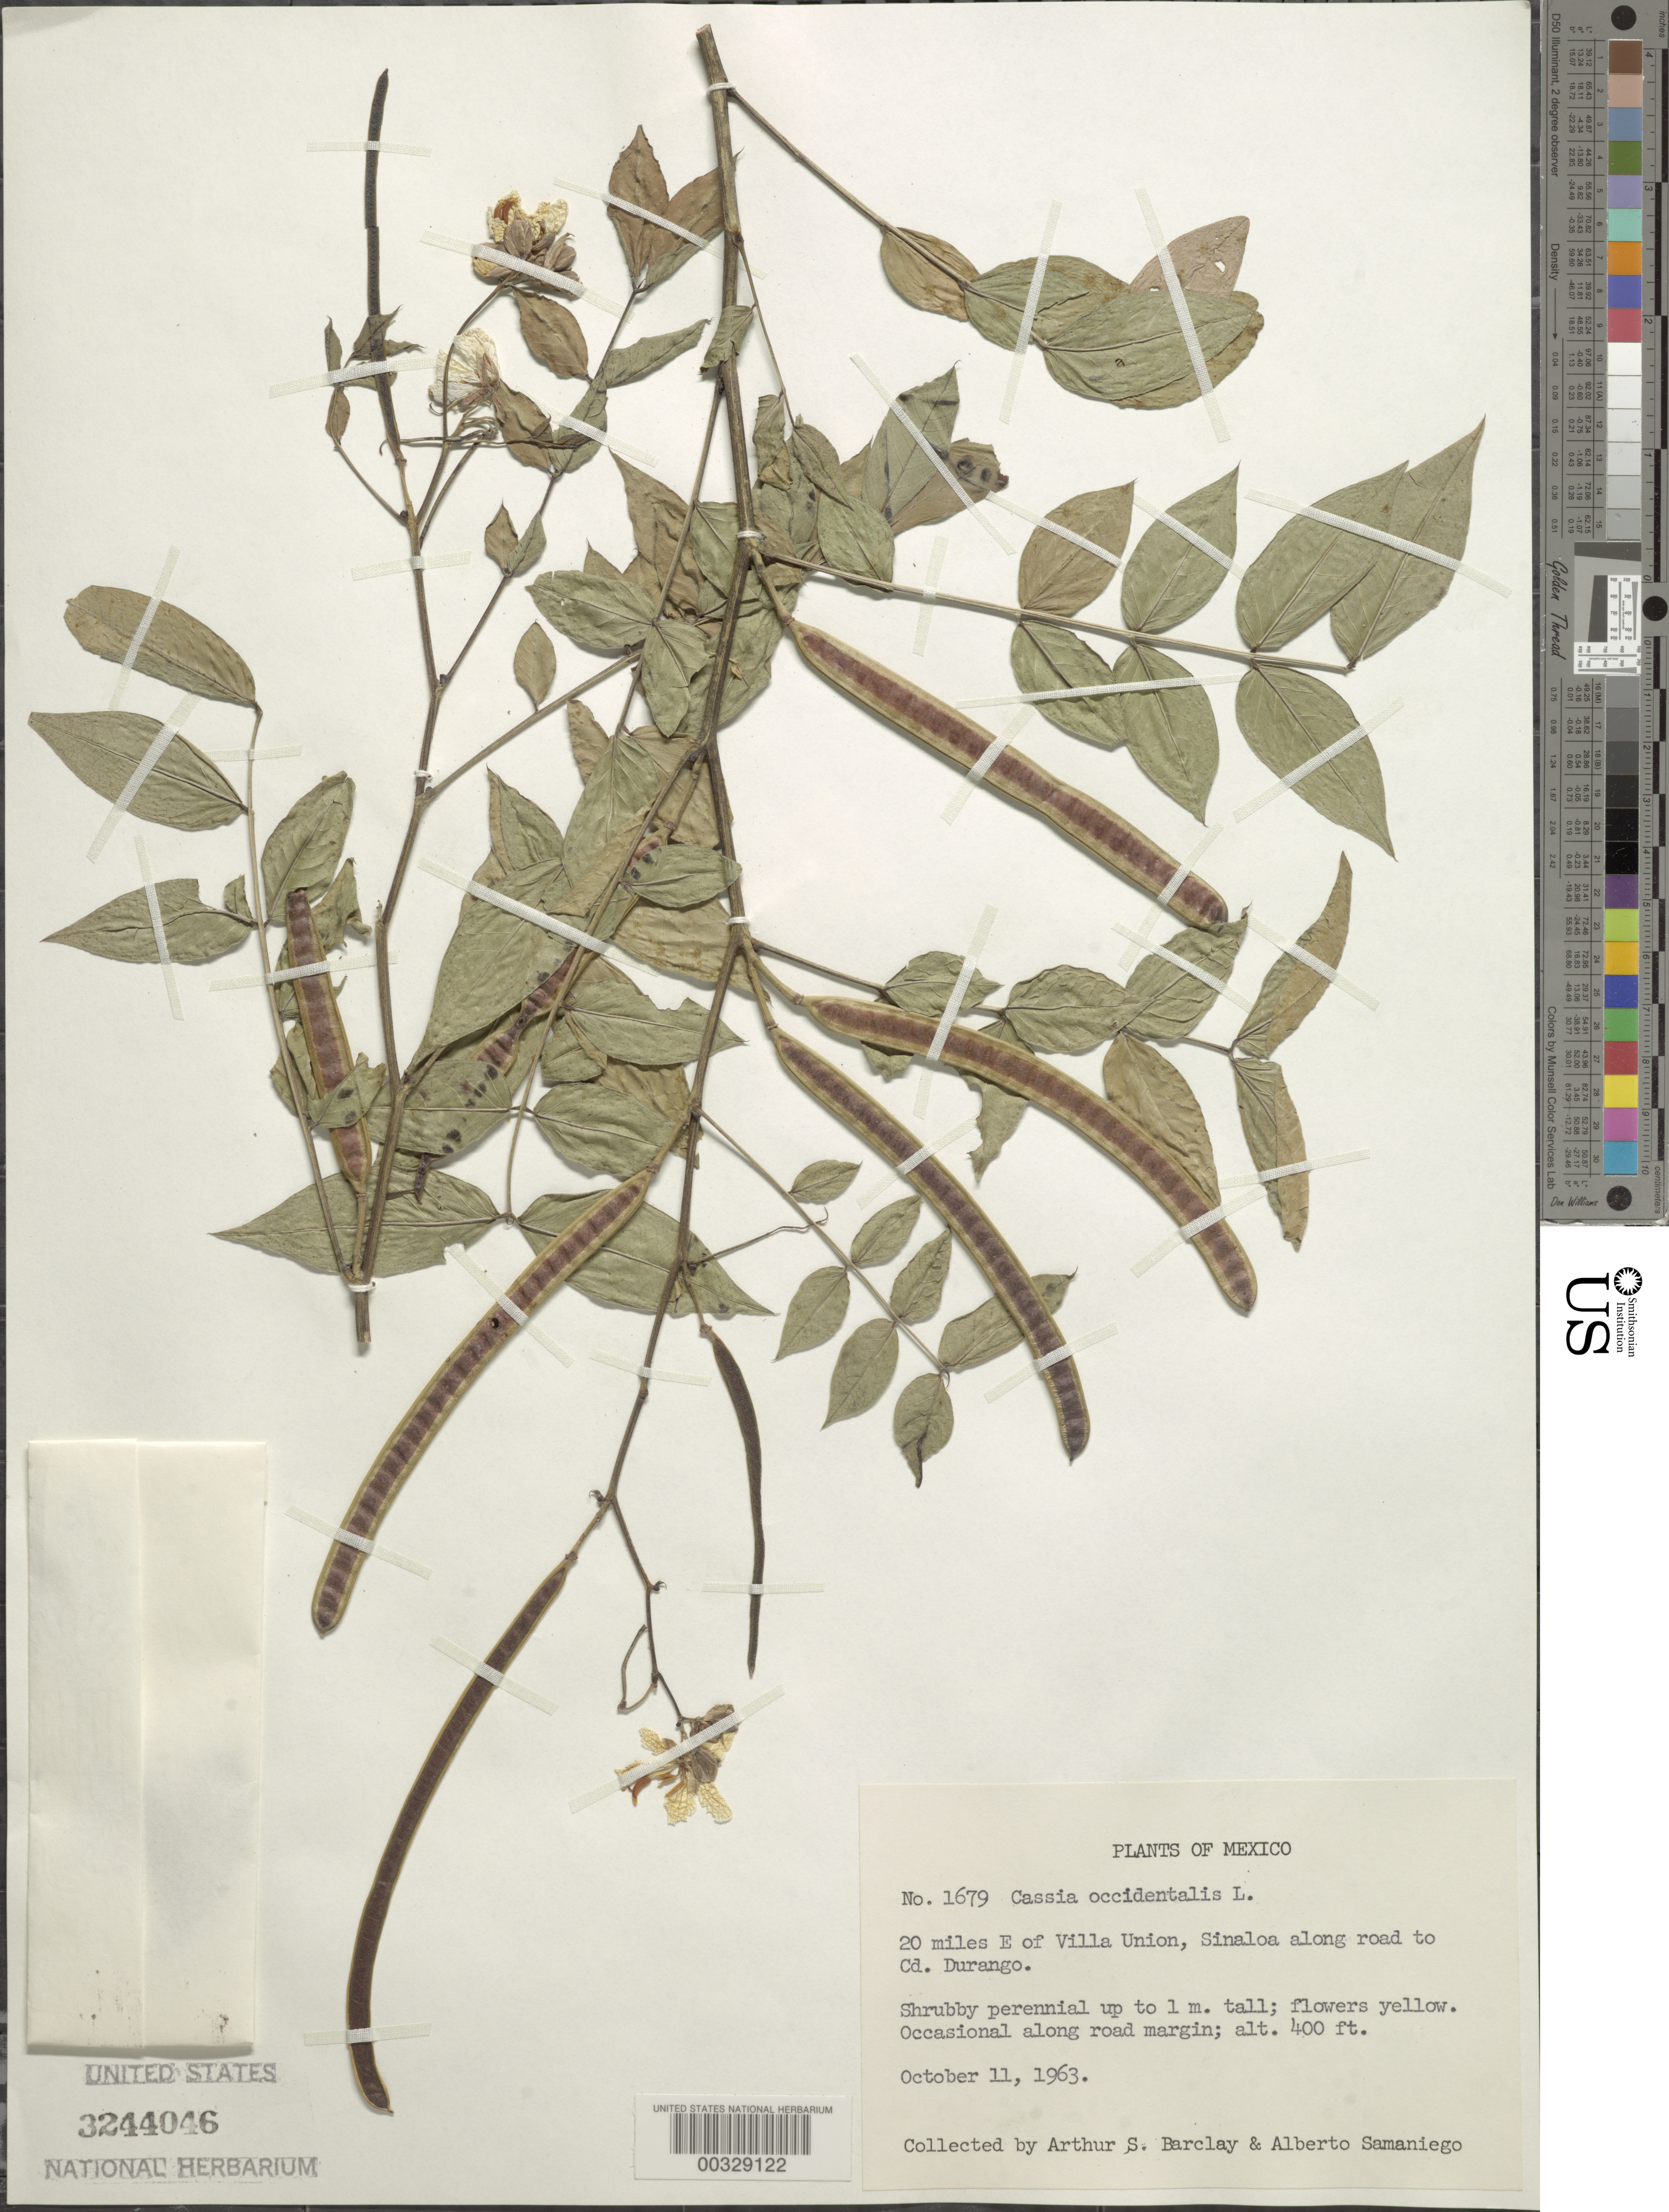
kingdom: Plantae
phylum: Tracheophyta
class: Magnoliopsida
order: Fabales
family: Fabaceae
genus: Senna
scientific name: Senna occidentalis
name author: (L.) Link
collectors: A. S. Barclay & A. Samaniago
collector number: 1679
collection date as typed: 11 Oct 1963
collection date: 1963-10-11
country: Mexico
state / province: Sinaloa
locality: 20 mi E of Villa Union along road to Cd. Durango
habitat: Along road margin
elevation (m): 122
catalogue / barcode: US 3244046